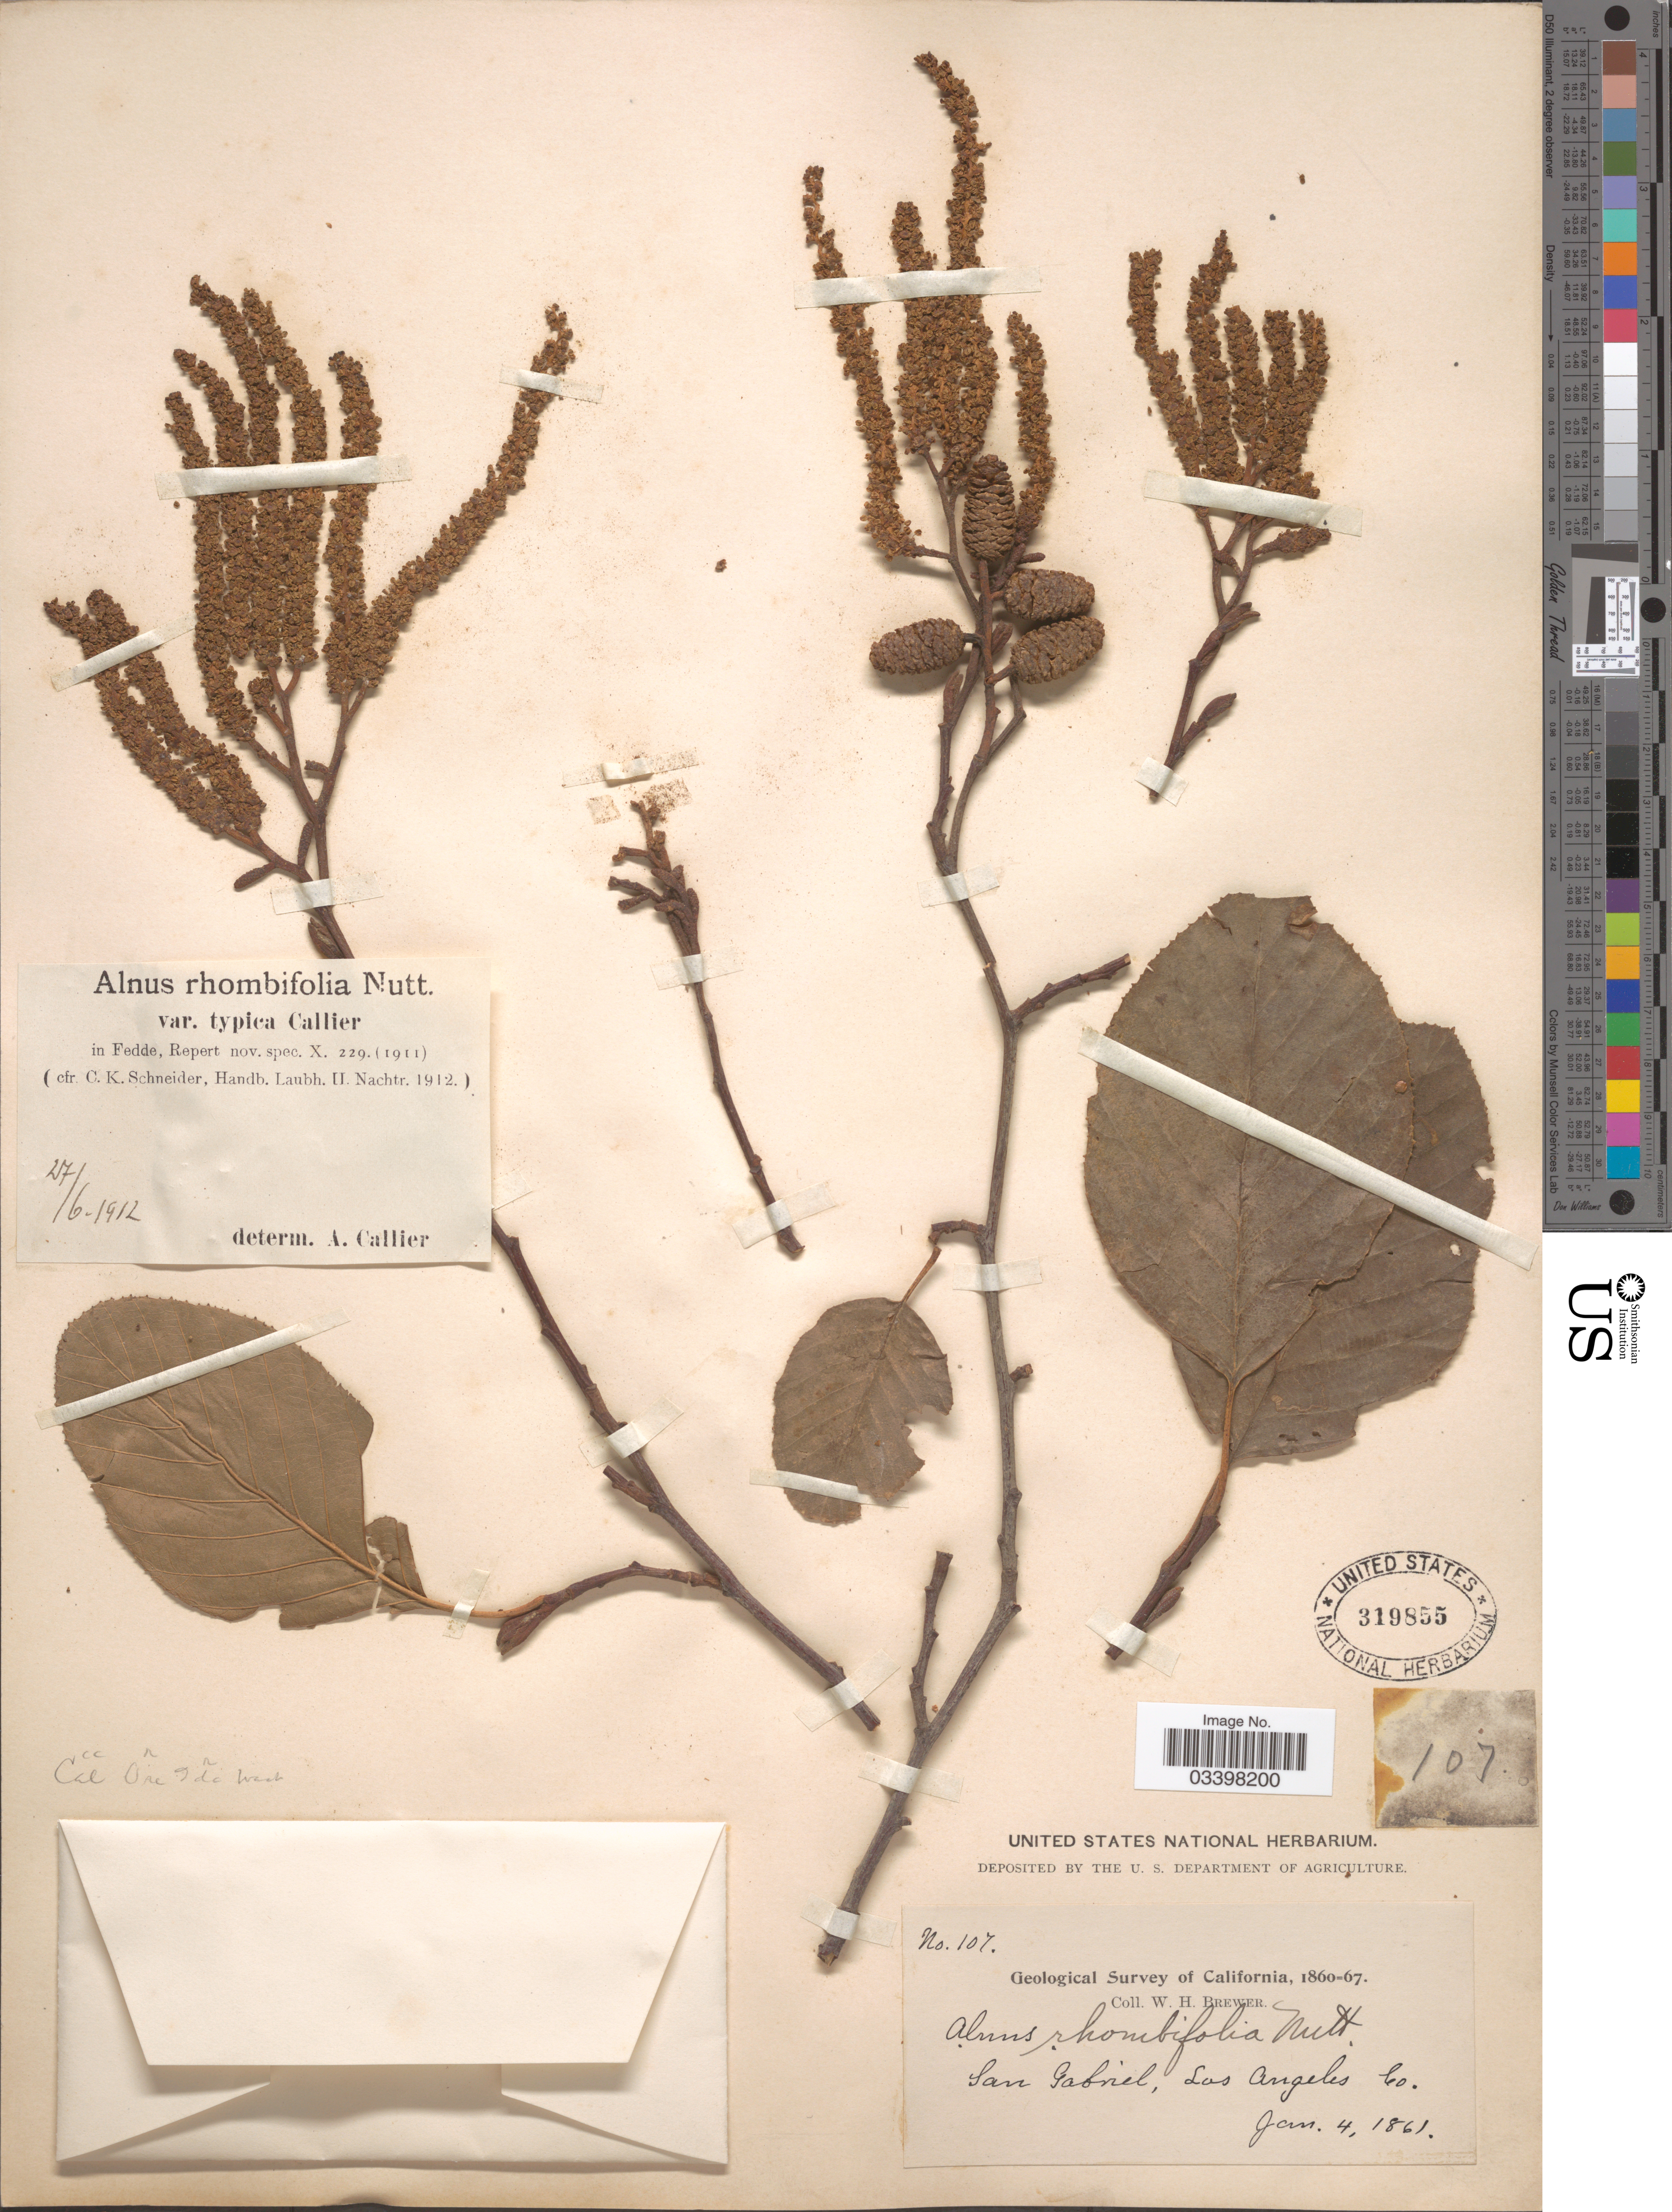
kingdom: Plantae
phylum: Tracheophyta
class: Magnoliopsida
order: Fagales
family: Betulaceae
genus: Alnus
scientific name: Alnus rhombifolia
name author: Nutt.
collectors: W. H. Brewer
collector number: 107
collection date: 1861-01-04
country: United States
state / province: California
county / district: Los Angeles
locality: San Gabriel, Los Angeles Co.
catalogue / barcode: US 319855